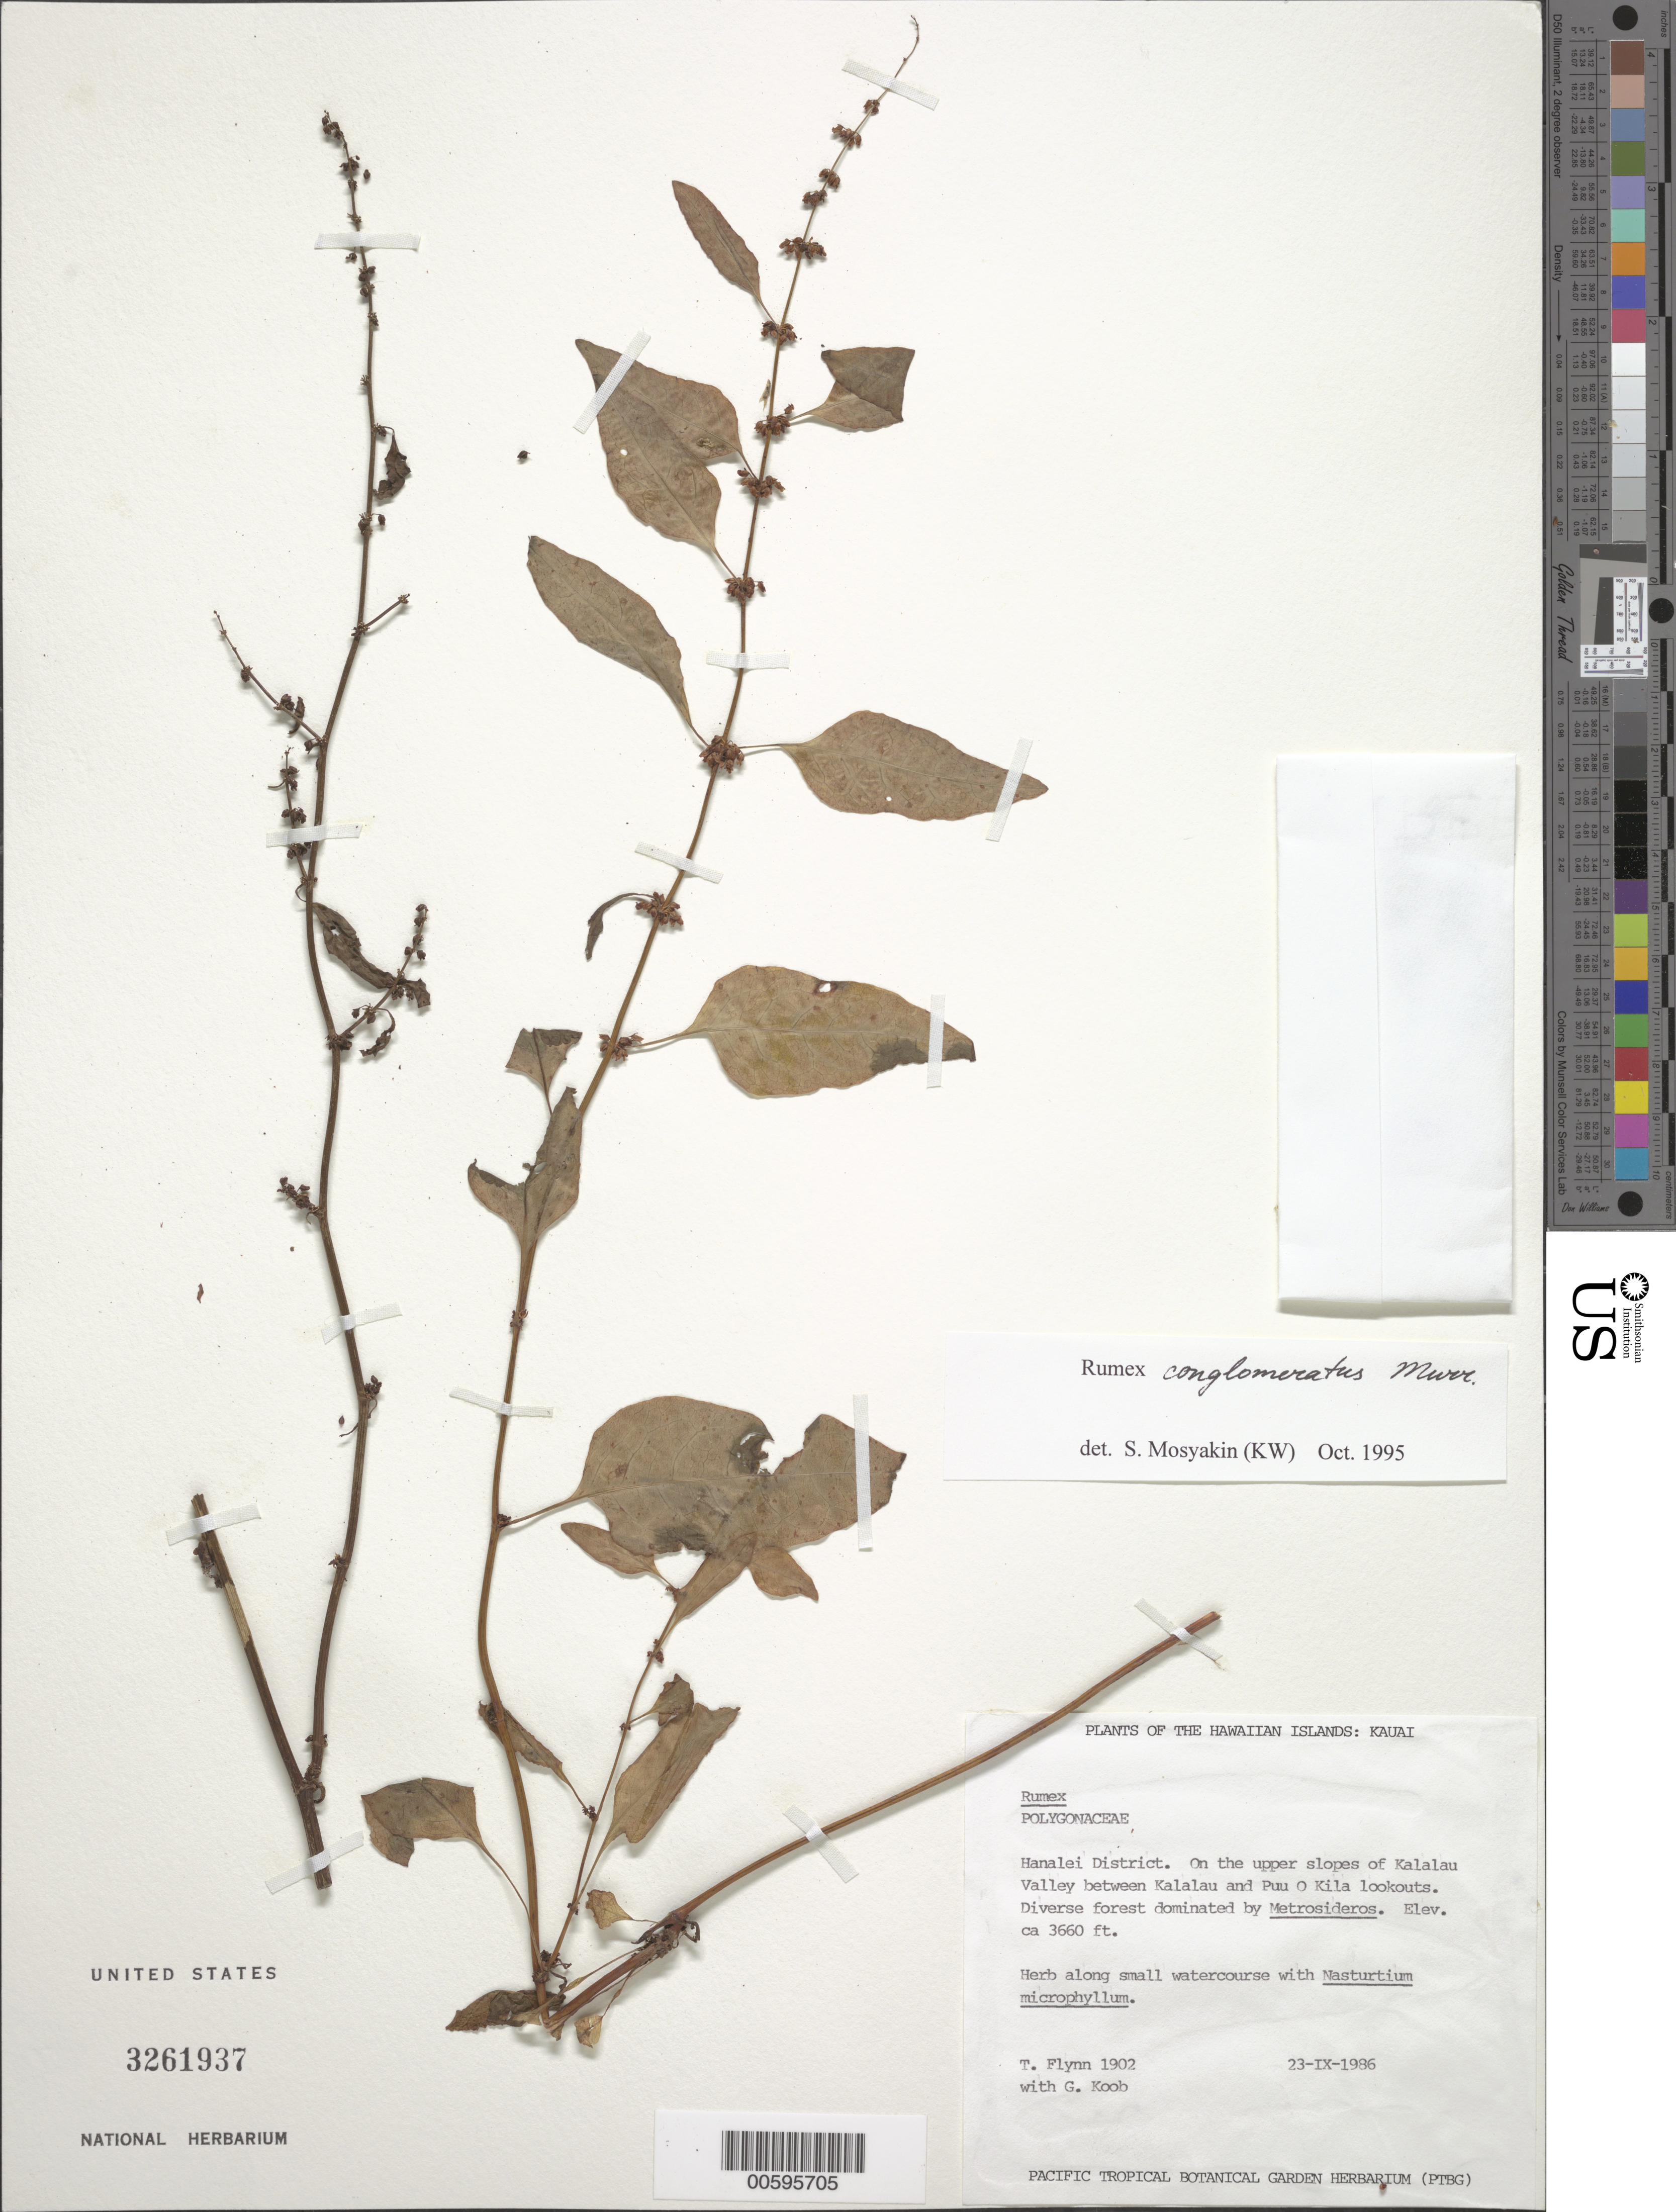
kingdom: Plantae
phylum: Tracheophyta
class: Magnoliopsida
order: Caryophyllales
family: Polygonaceae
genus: Rumex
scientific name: Rumex conglomeratus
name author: Murray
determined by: Mosyakin, S.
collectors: T. W. Flynn & G. Koob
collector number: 1902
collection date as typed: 23 Sep 1986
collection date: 1986-09-23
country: United States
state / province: Hawaii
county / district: Kauai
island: Kaua'i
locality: Hanalei Dist. On the upper slopes of Kalalau Valley between Kalalau and Puu O Kila lookouts.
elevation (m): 1116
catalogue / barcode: US 3261937